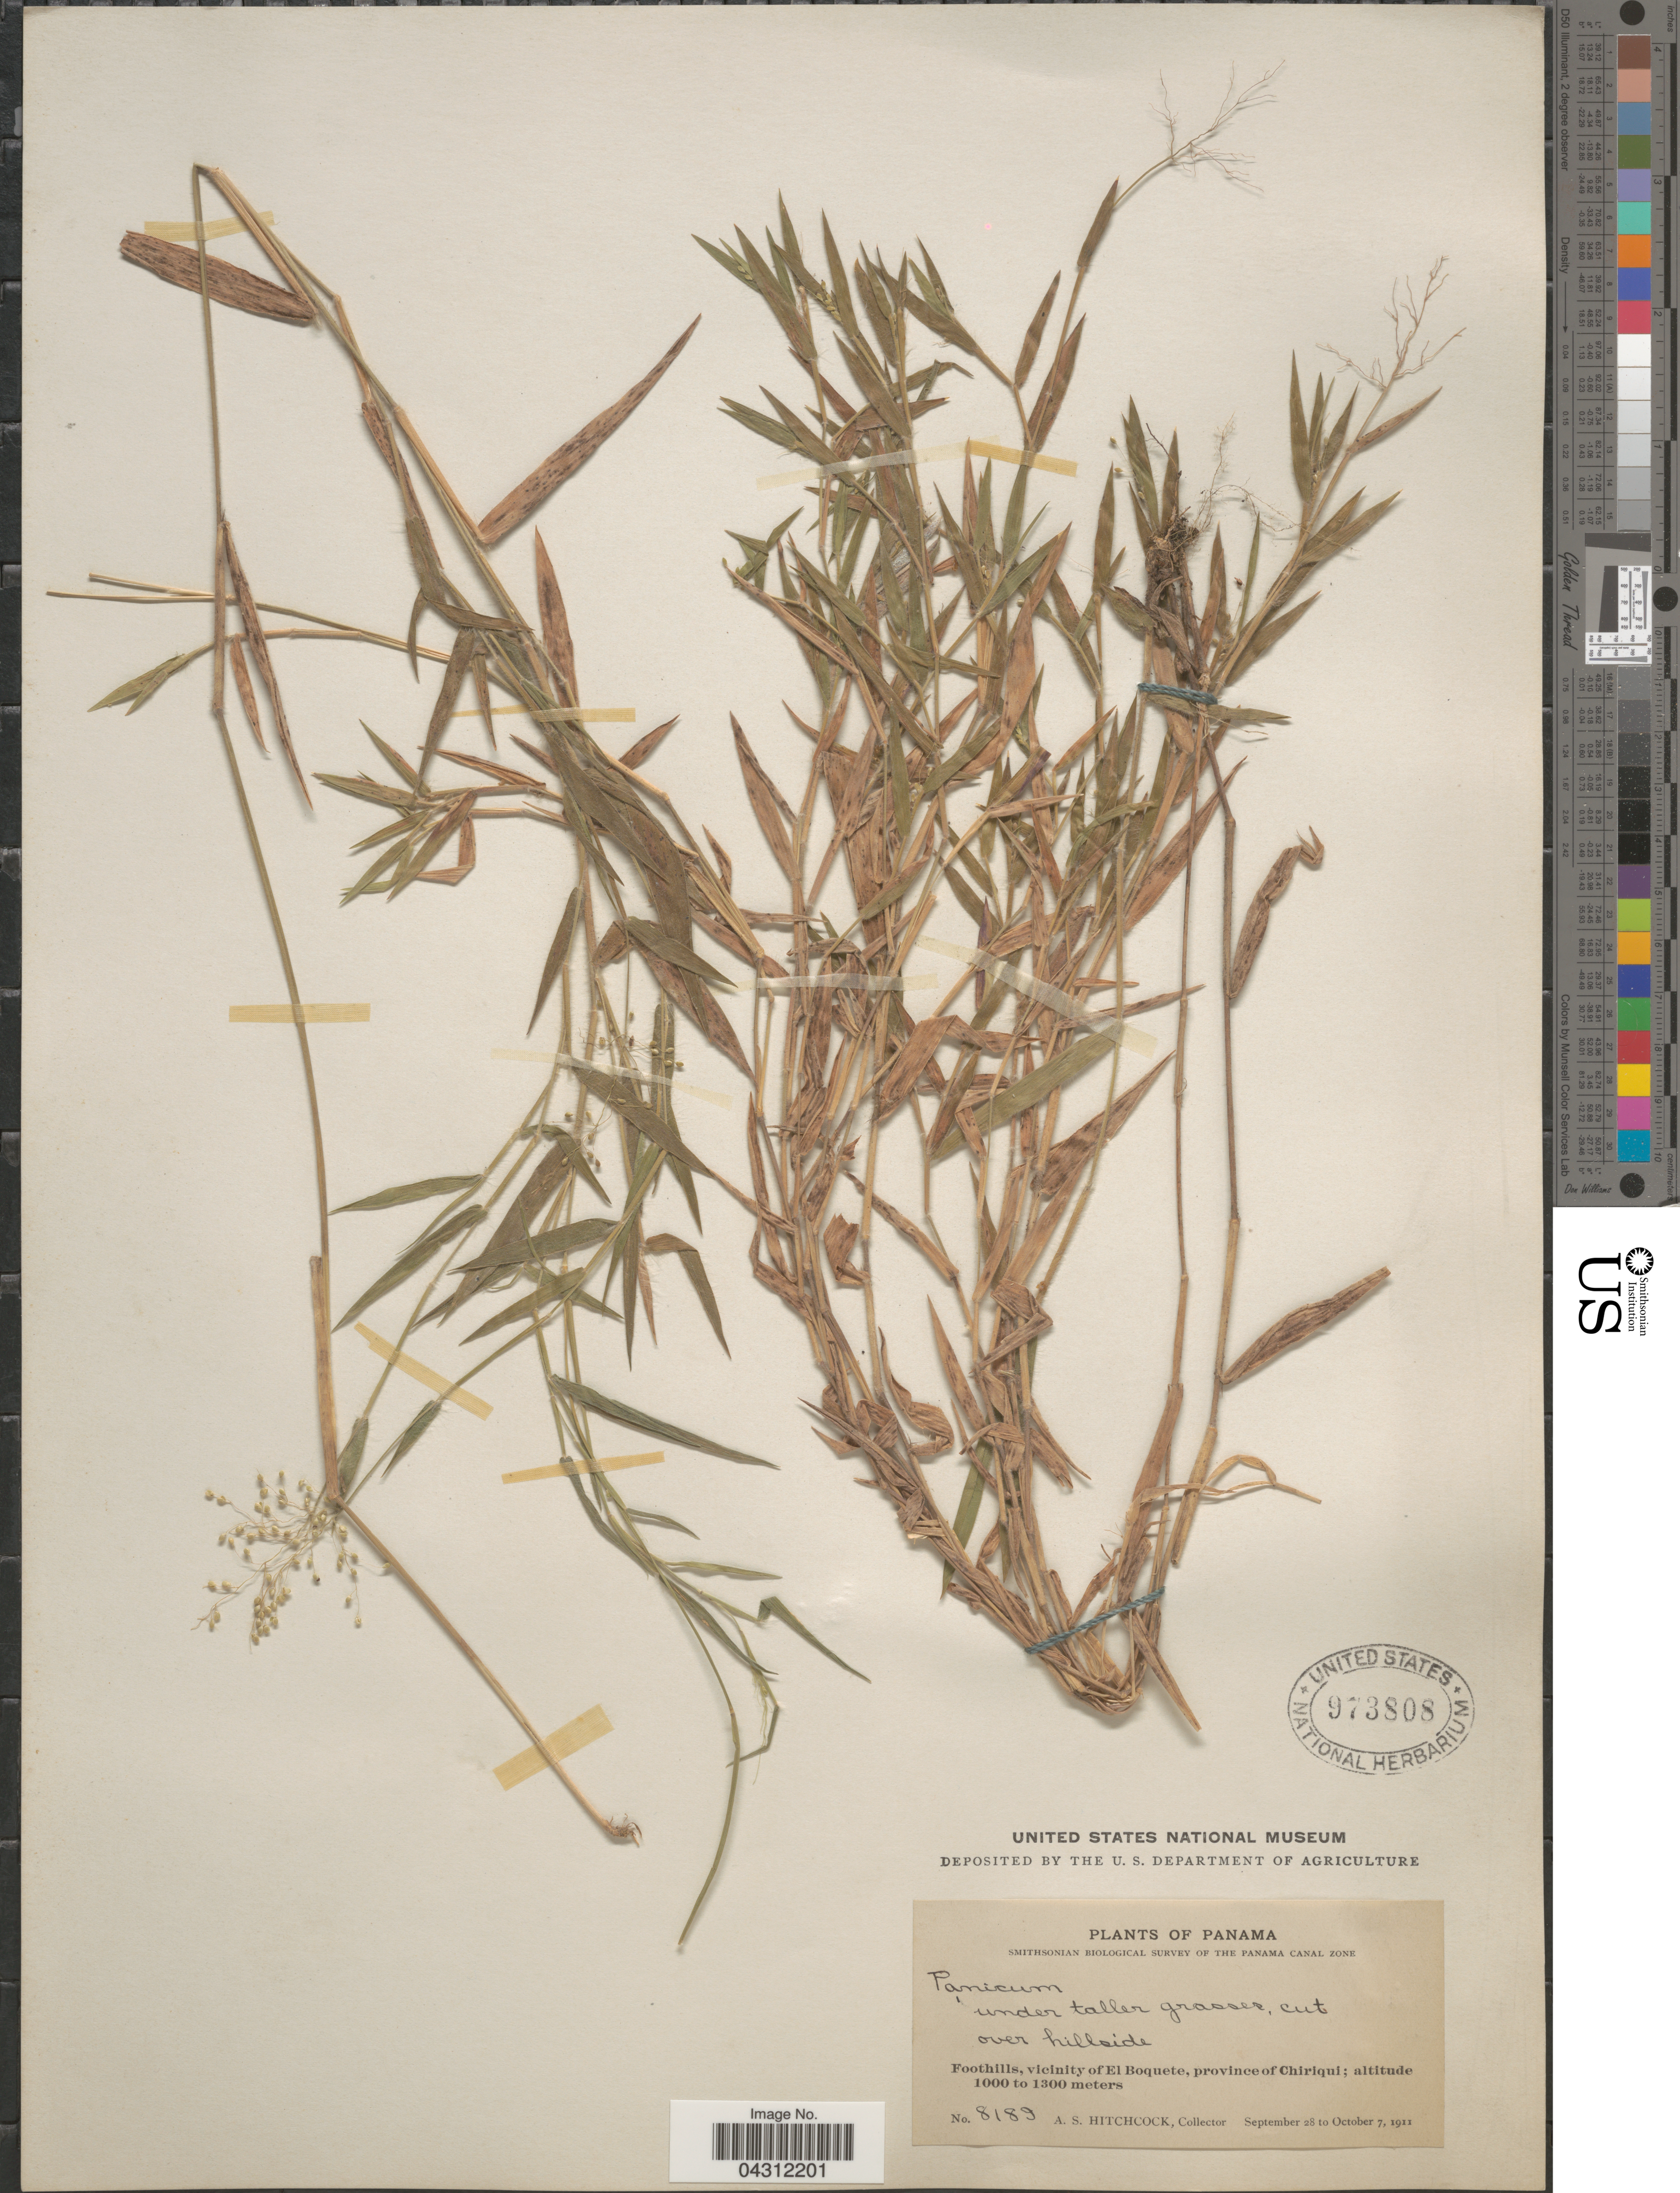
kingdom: Plantae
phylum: Tracheophyta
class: Liliopsida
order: Poales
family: Poaceae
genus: Dichanthelium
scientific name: Dichanthelium acuminatum var. acuminatum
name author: (Sw.) Gould & C.A. Clark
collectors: A. S. Hitchcock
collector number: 8189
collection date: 1911-09-28/1911-10-07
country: Panama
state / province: Chiriqui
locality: Smithsonian Biological Survey of the Panama Canal Zone. Foothills, vicinity of El Boquete.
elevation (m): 1000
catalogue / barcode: US 973808